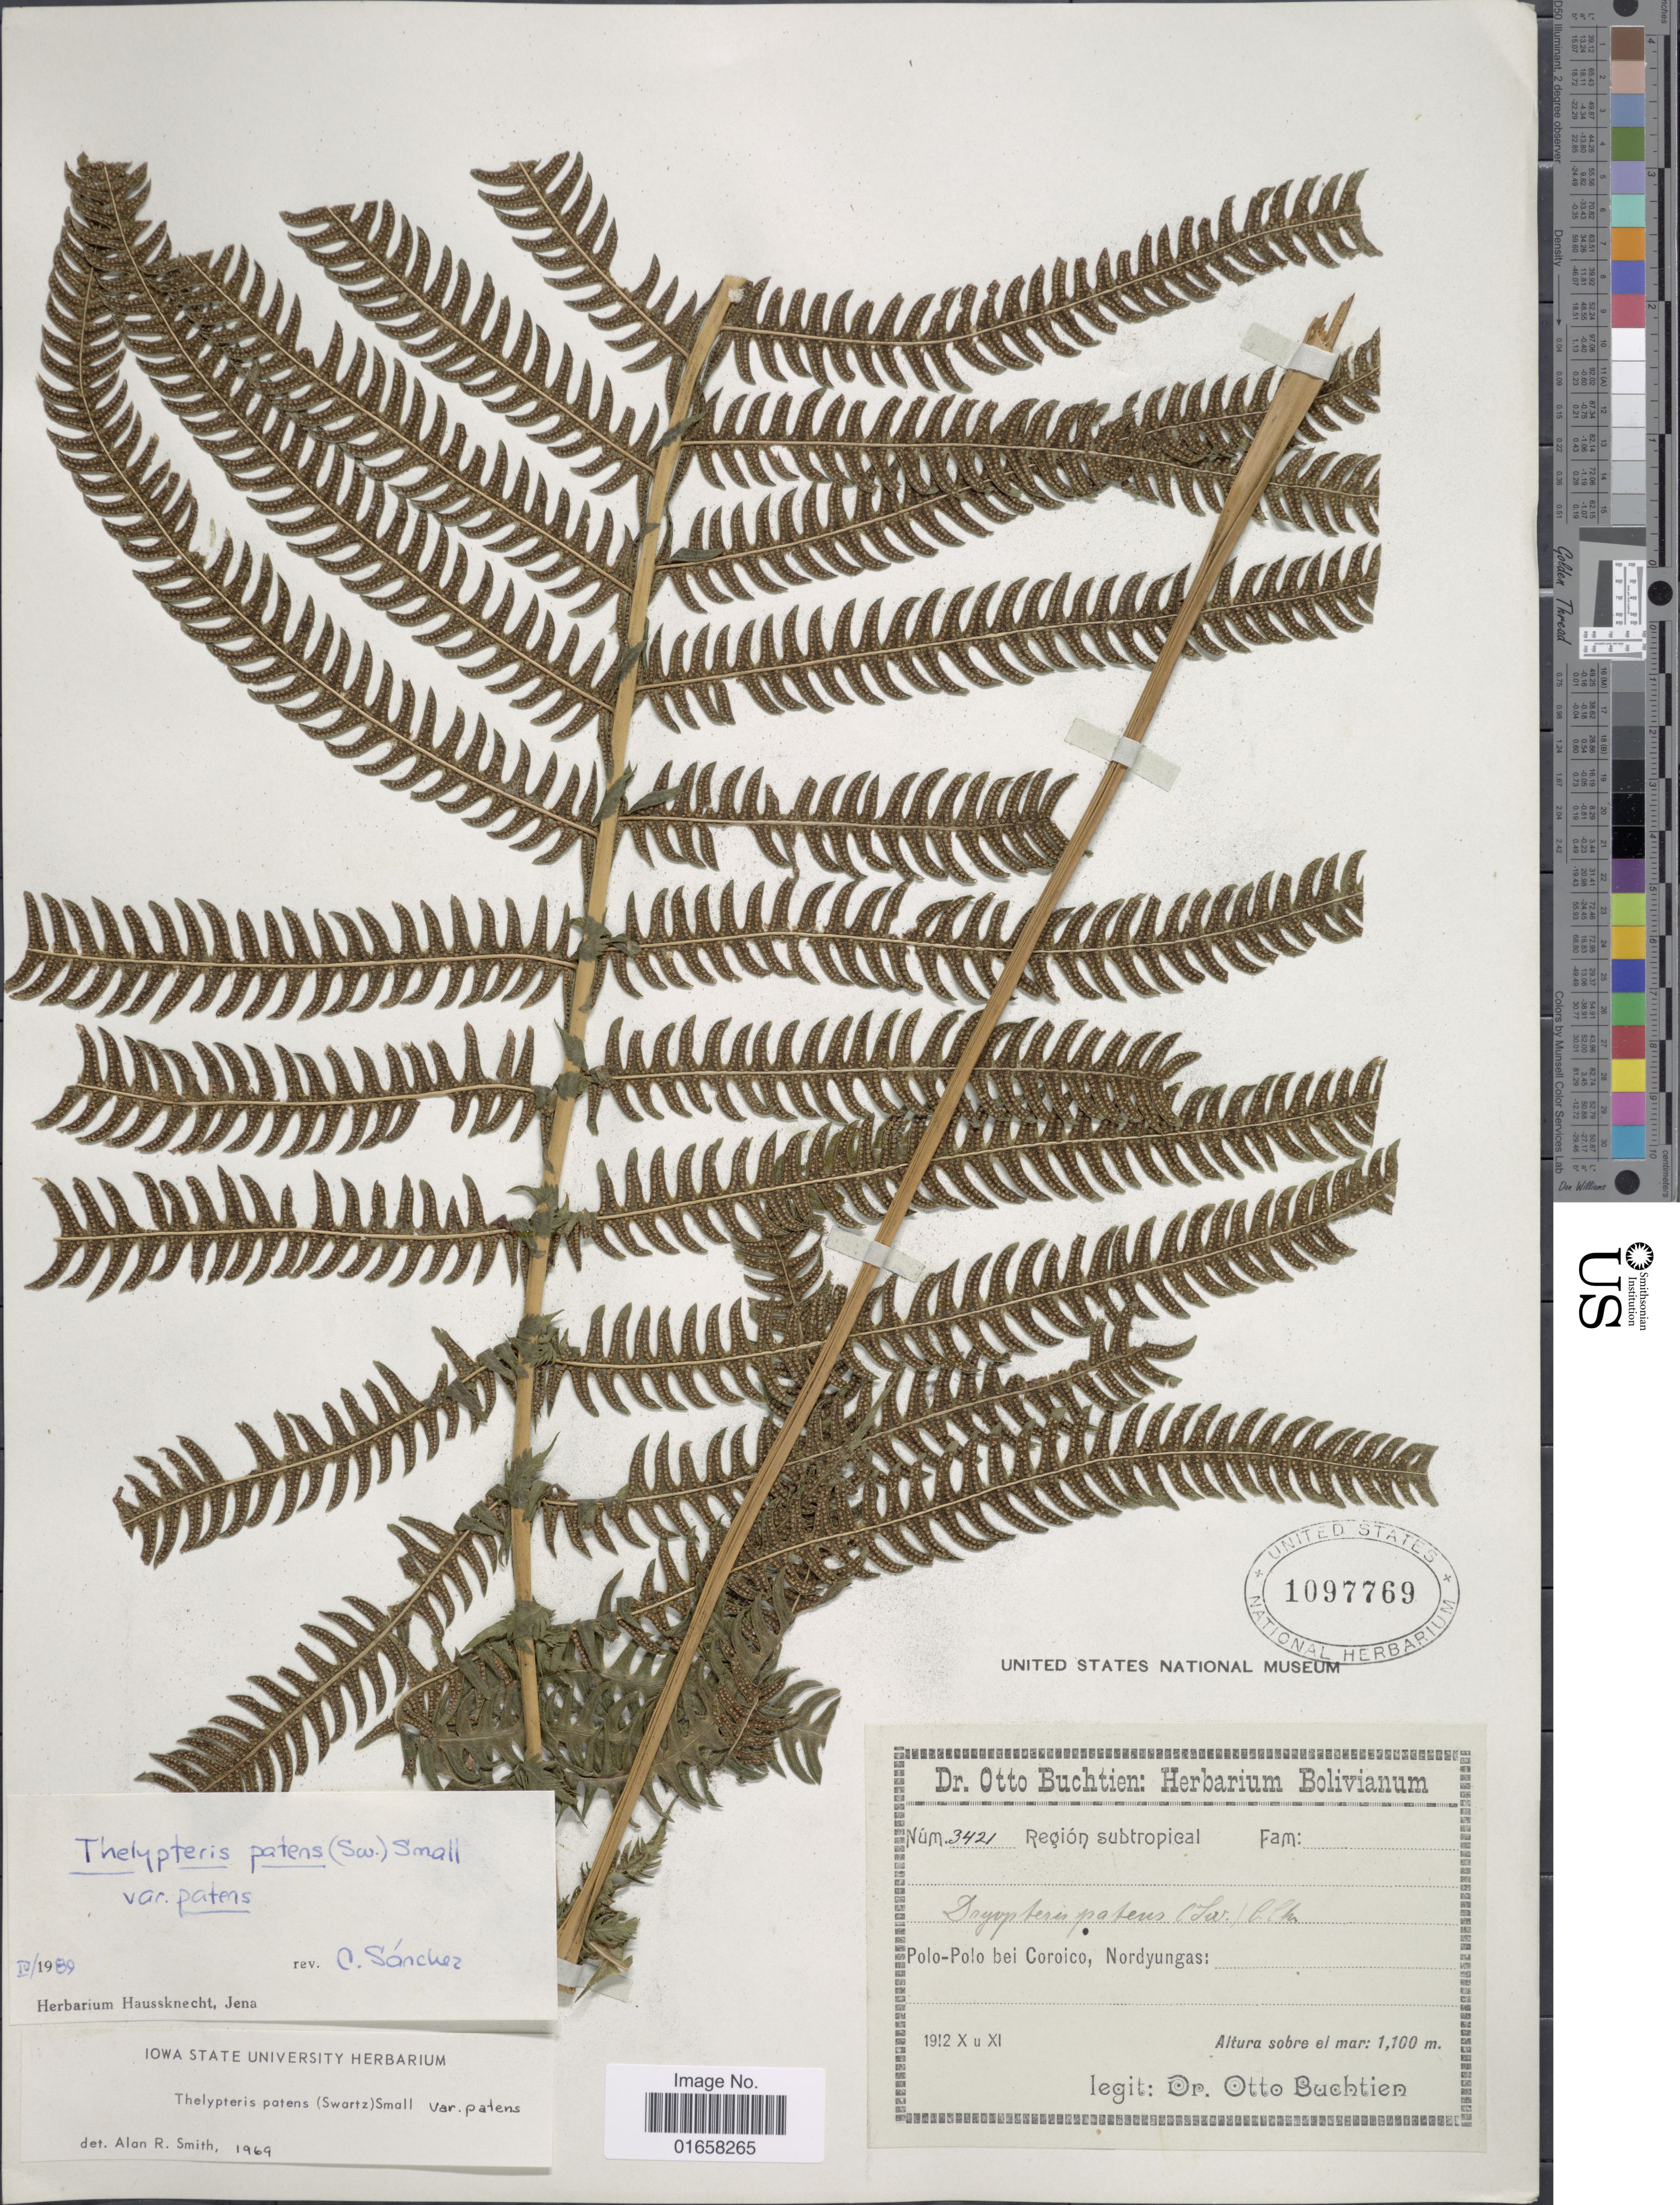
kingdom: Plantae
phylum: Tracheophyta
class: Polypodiopsida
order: Polypodiales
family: Thelypteridaceae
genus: Christella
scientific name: Christella patens var. patens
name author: (Sw.) Holttum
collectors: O. Buchtien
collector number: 3421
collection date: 1912-10/1912-11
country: Bolivia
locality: Polo-Polo bei Coroico, Nordyungas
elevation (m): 1100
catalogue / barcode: US 1097769